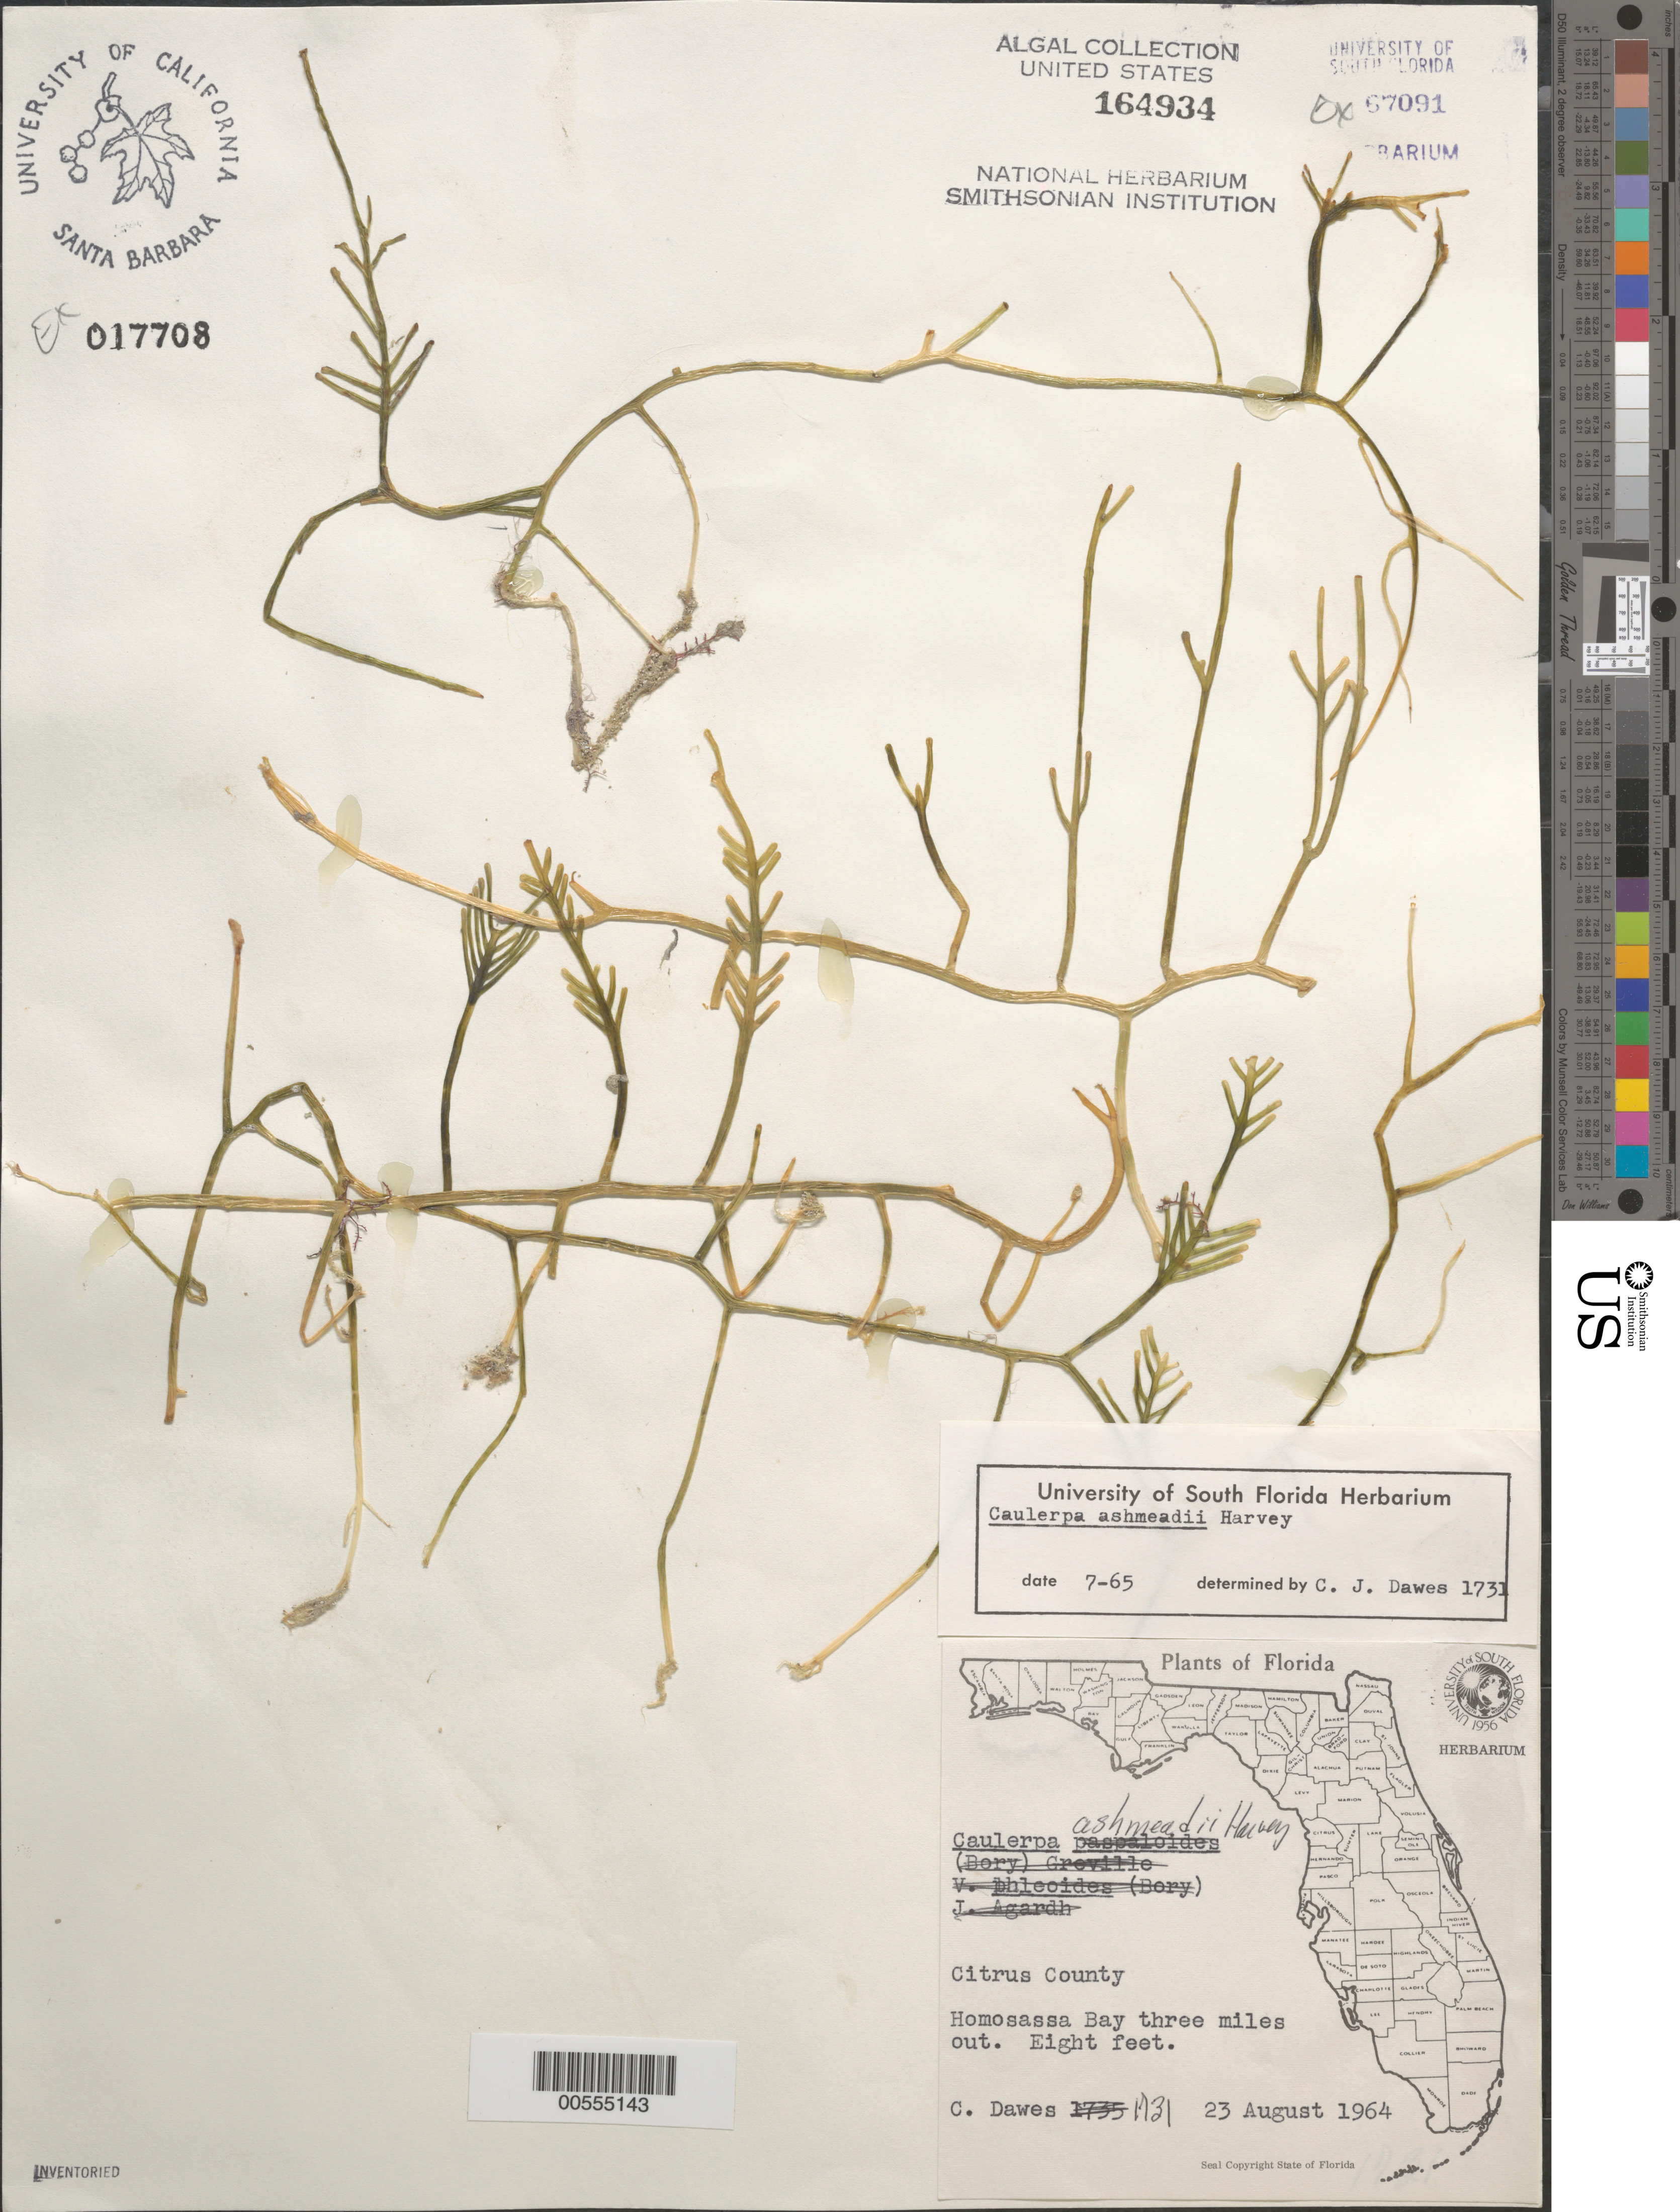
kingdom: Plantae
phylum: Chlorophyta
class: Ulvophyceae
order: Bryopsidales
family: Caulerpaceae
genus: Caulerpa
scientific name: Caulerpa ashmeadii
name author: Harv.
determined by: Dawes, C. J.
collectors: C. Dawes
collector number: Cjd 1731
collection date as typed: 23 Aug 1964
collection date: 1964-08-23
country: United States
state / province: Florida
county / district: Citrus County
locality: Homosassa Bay, 3 miles out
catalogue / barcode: US 164934